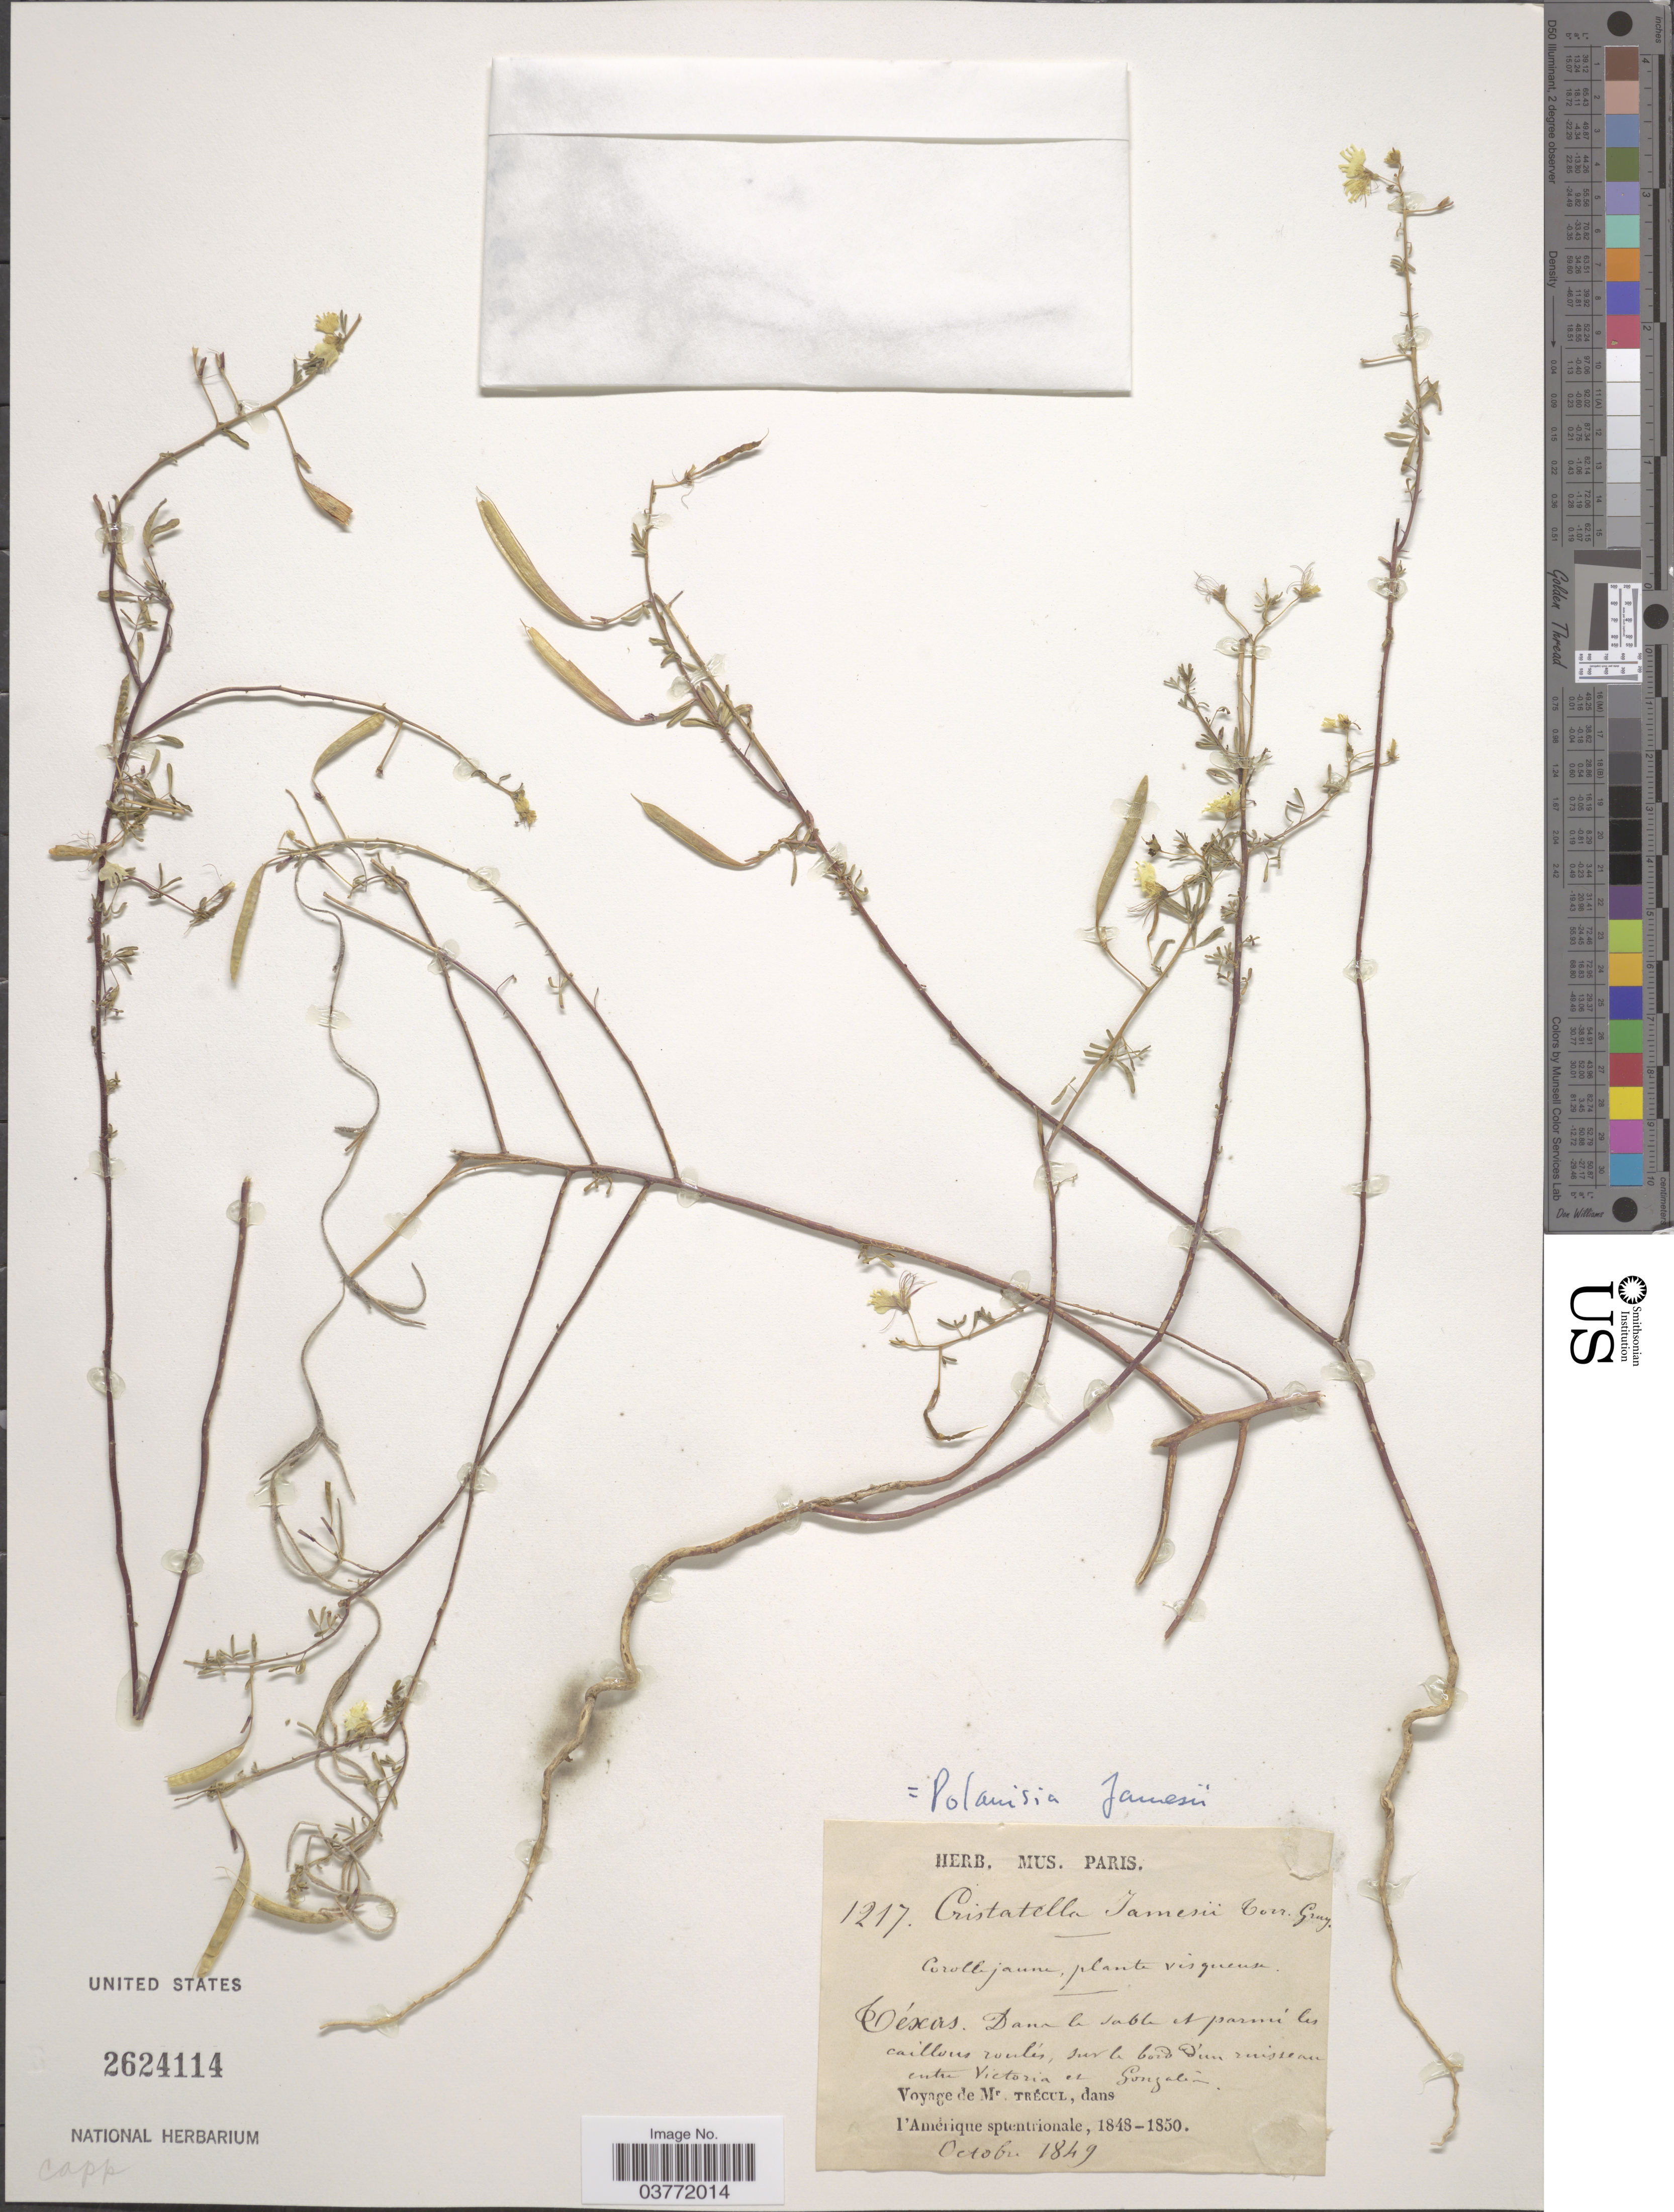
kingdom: Plantae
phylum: Tracheophyta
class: Magnoliopsida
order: Brassicales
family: Cleomaceae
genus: Polanisia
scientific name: Polanisia jamesii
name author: (Torr. & A. Gray) Iltis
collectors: A. Trécul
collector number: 1217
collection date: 1849-10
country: United States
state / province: Texas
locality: Dans la sable et parmi les cailloux roulés, sur le bord d'un ruisseau entre Victoria et Gonzales.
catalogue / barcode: US 2624114